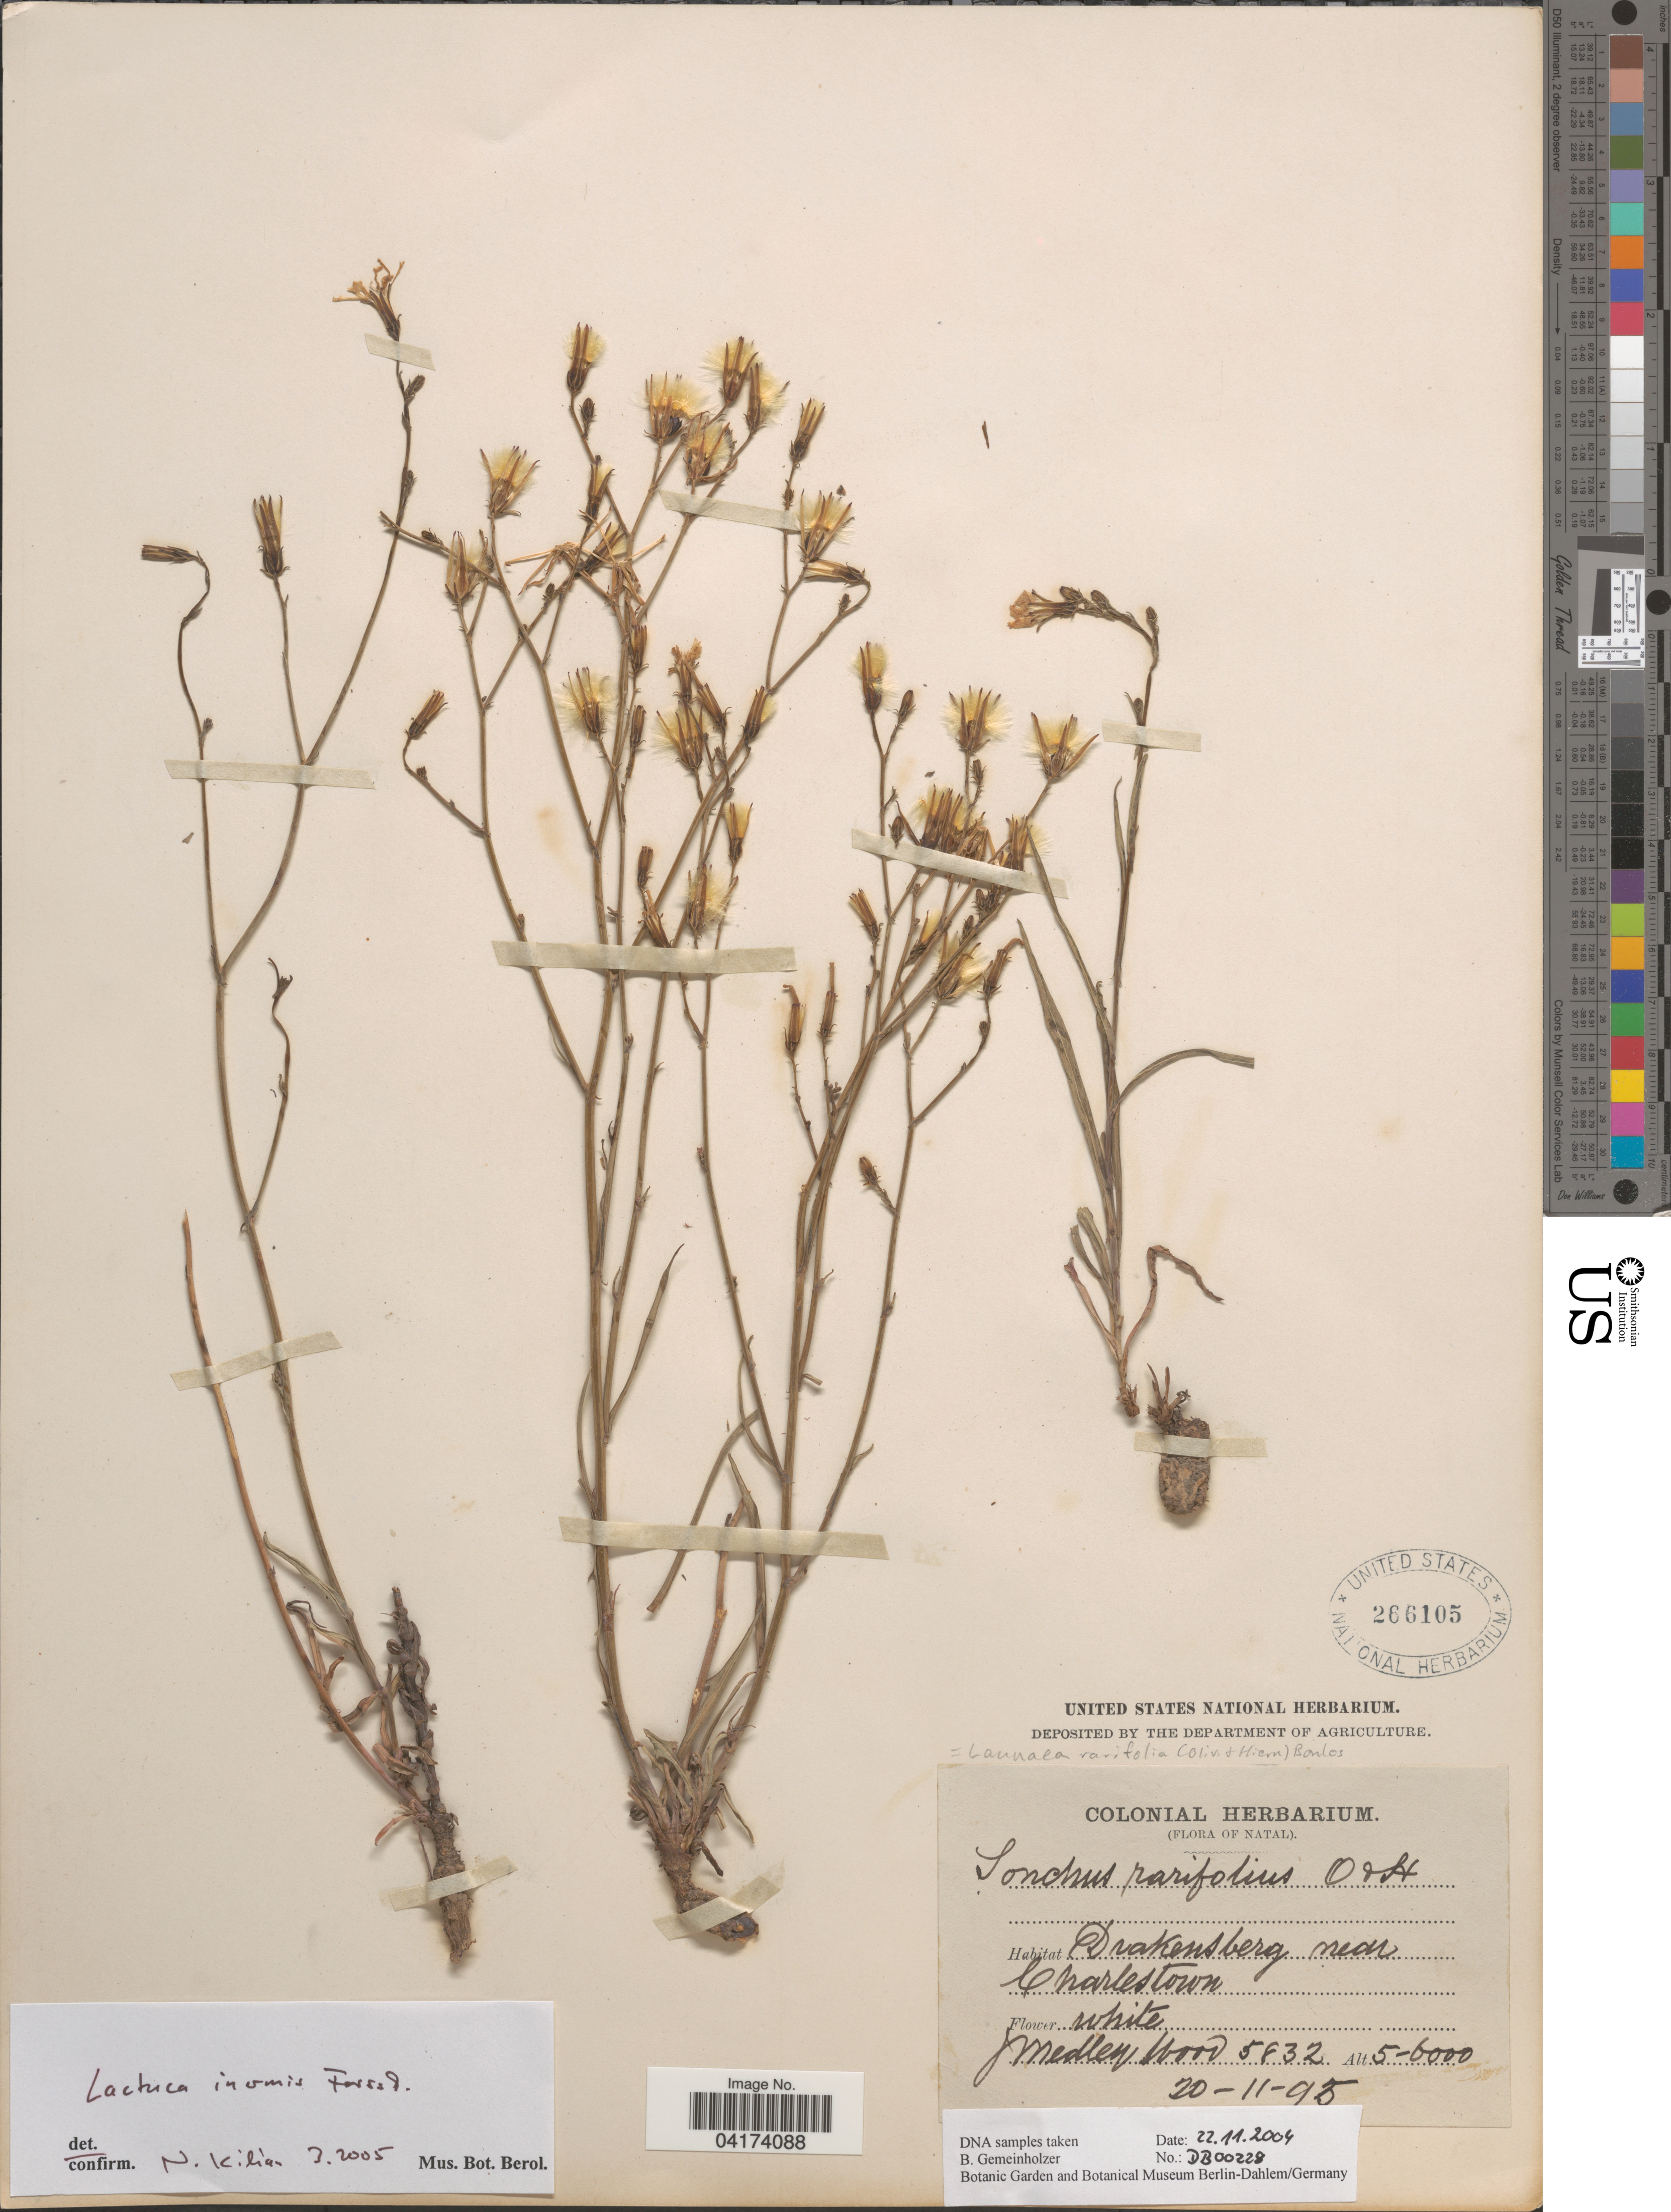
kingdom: Plantae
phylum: Tracheophyta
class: Magnoliopsida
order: Asterales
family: Asteraceae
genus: Lactuca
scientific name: Lactuca inermis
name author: Forssk.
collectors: J. Medley Wood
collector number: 5832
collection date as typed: Transcribed d/m/y: 20/11/95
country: South Africa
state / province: KwaZulu-Natal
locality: Natal. Drakensberg near Charlestown.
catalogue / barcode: US 266105